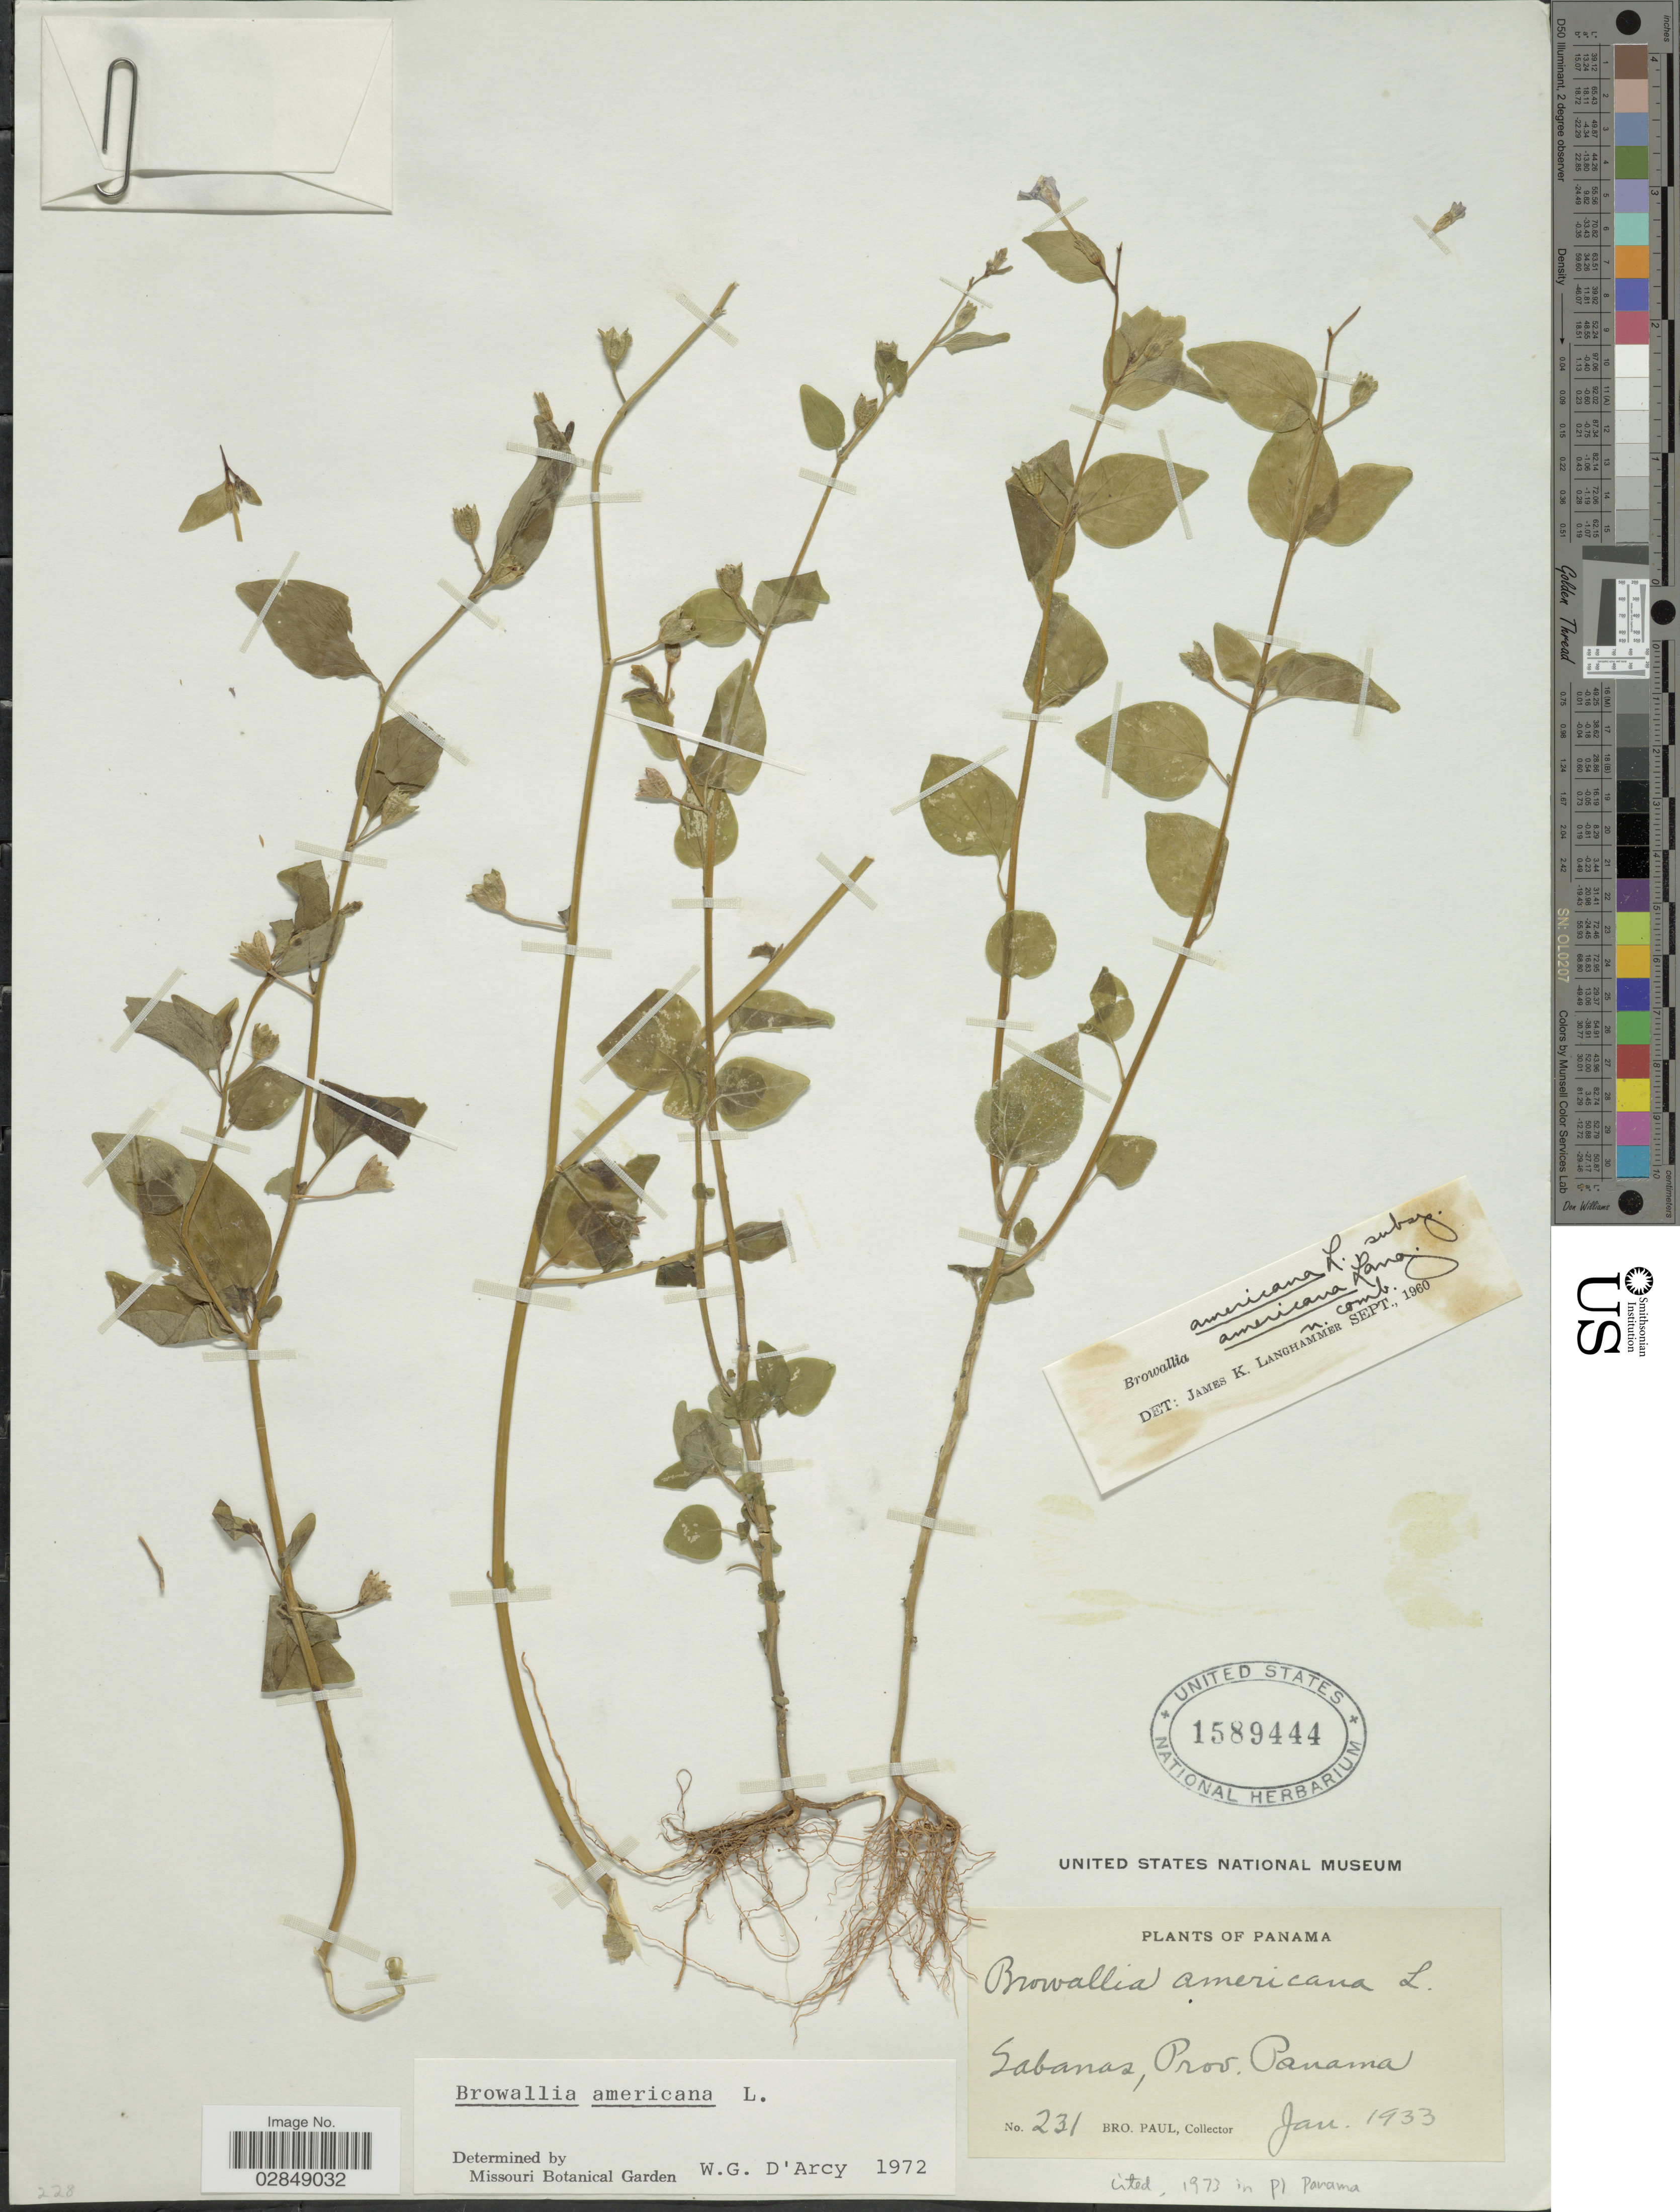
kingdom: Plantae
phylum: Tracheophyta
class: Magnoliopsida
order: Solanales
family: Solanaceae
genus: Browallia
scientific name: Browallia americana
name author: L.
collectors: B. Paul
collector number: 231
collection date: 1933-01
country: Panama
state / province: Panamá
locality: Sabanas.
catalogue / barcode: US 1589444